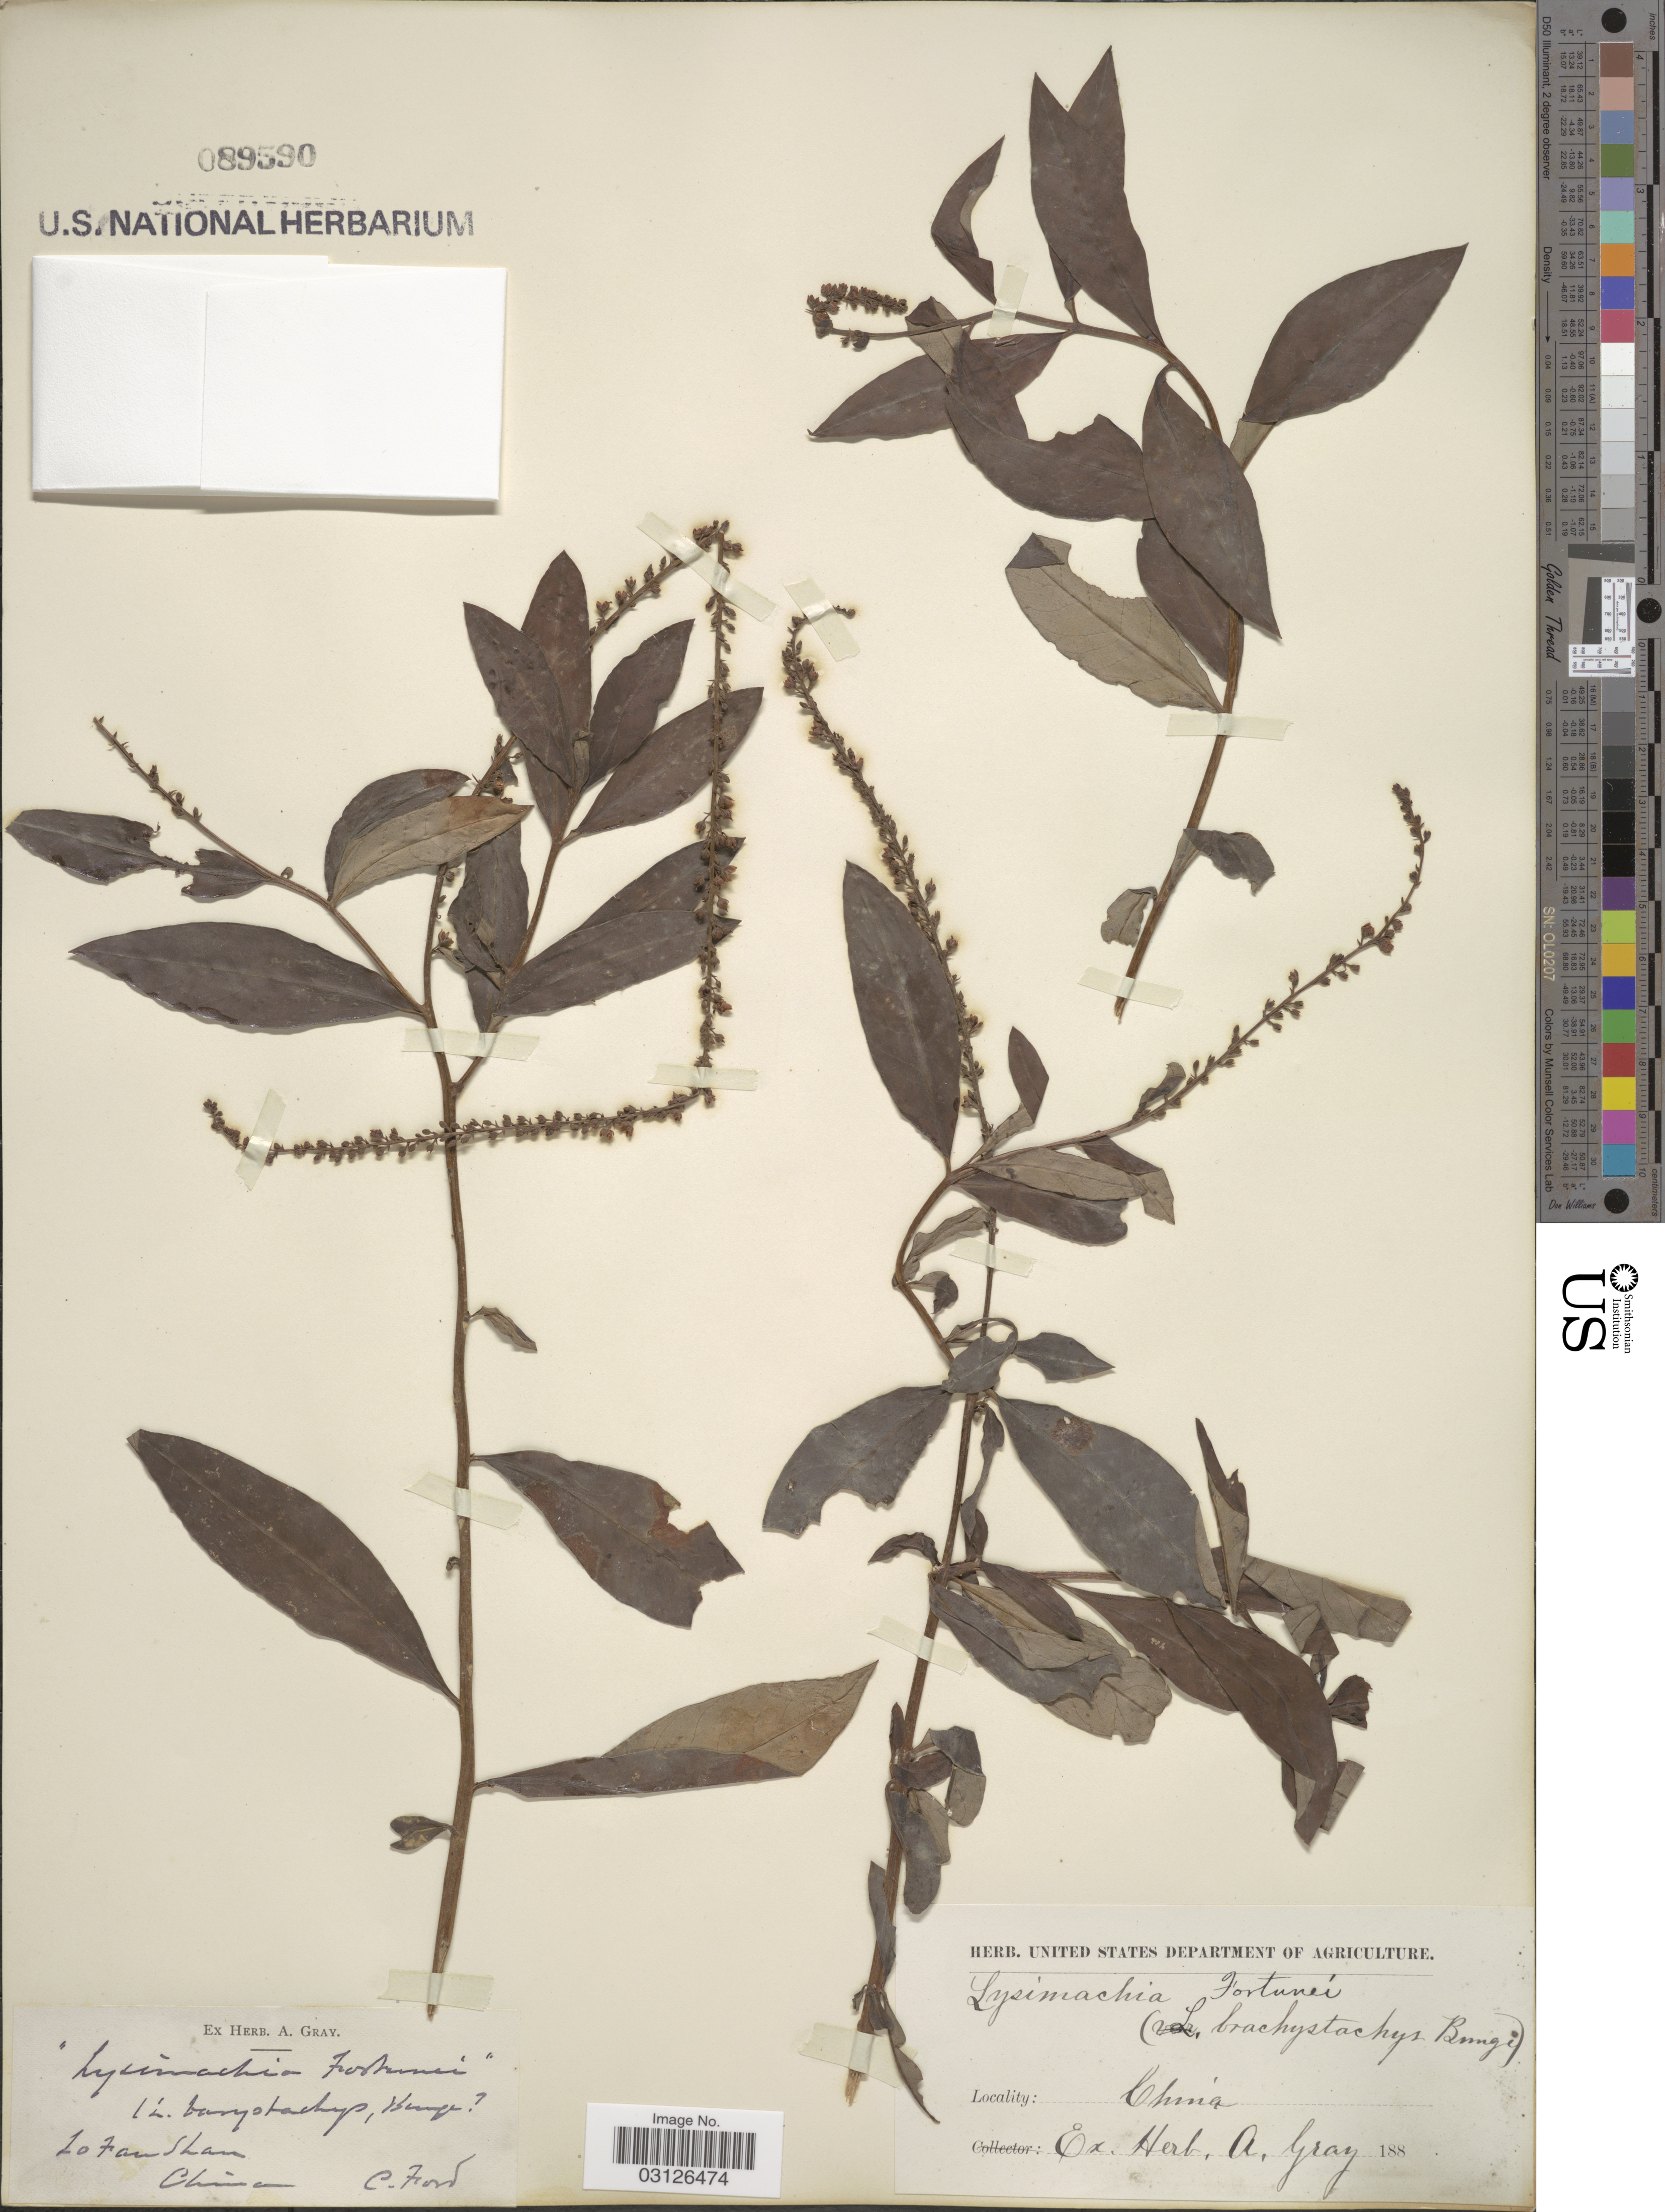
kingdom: Plantae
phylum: Tracheophyta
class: Magnoliopsida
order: Ericales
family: Primulaceae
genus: Lysimachia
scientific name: Lysimachia fortunei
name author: Maxim.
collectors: C. Ford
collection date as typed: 188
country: China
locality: Lo Fau Shan.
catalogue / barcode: US 89590